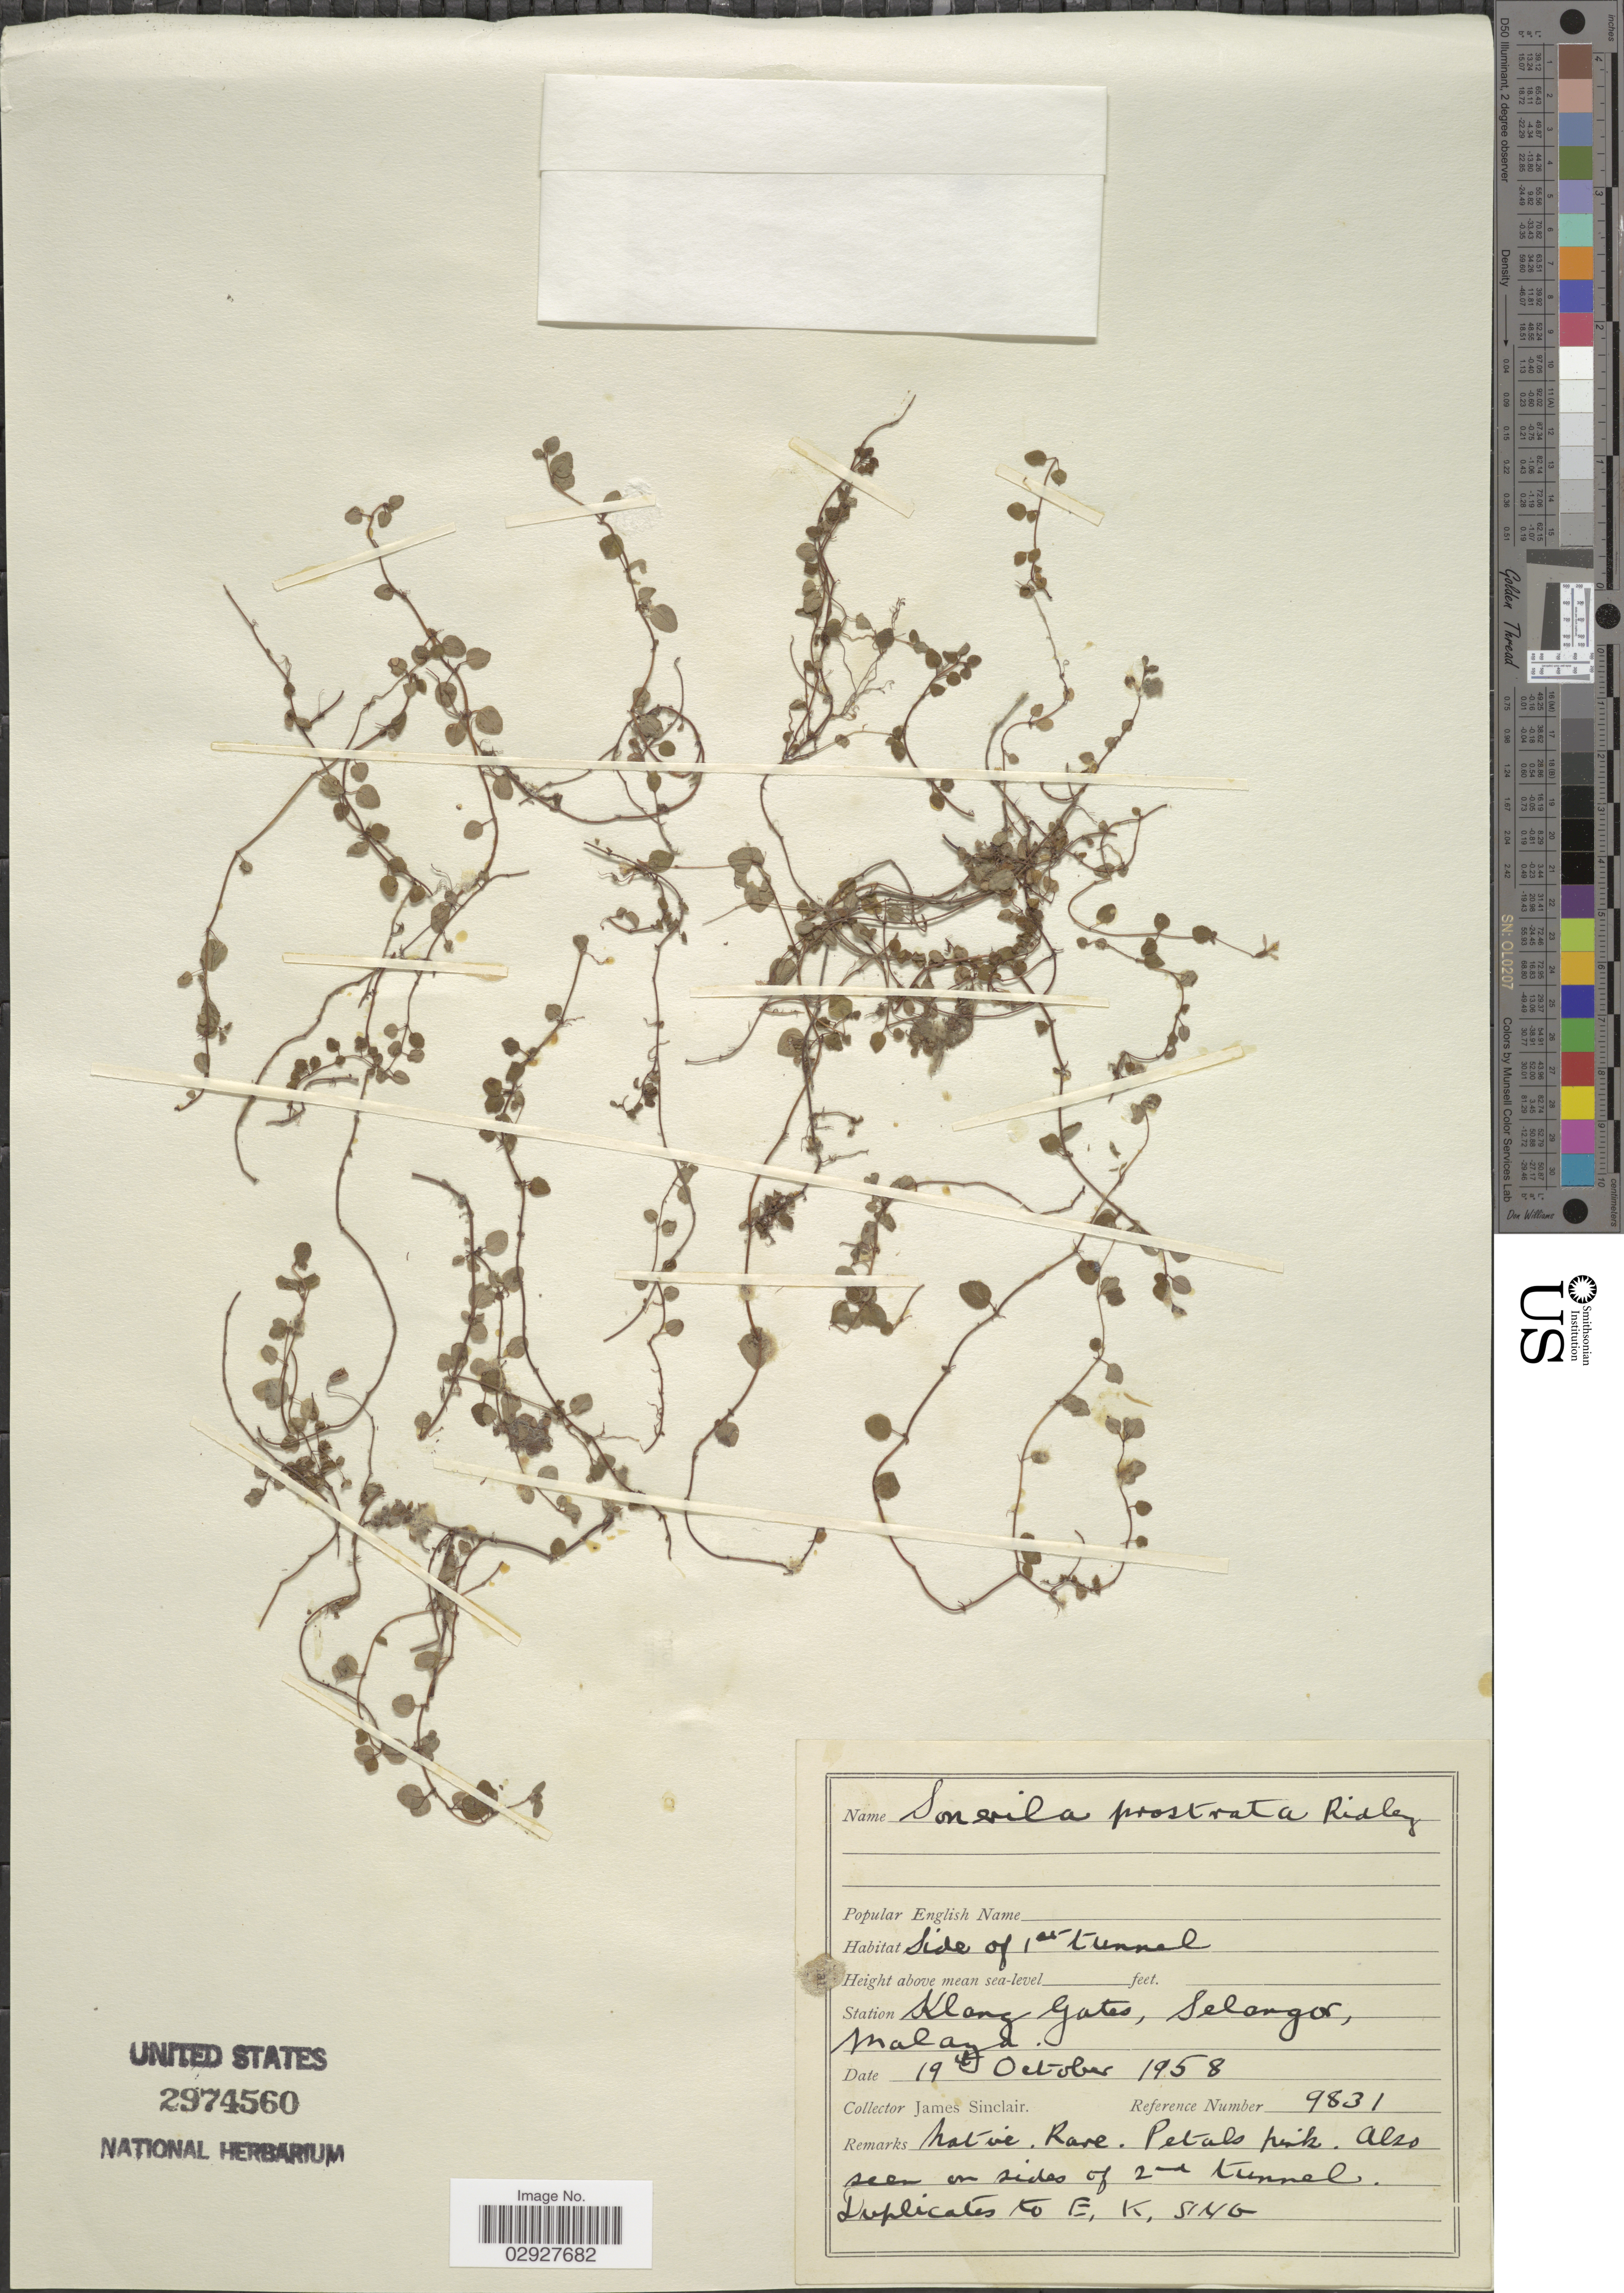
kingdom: Plantae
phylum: Tracheophyta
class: Magnoliopsida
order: Myrtales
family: Melastomataceae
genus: Sonerila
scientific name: Sonerila prostrata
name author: Ridl.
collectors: J. Sinclair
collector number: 9831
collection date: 1958-10-19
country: Malaysia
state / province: Selangor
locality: Klang Gates, Malaya.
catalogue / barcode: US 2974560